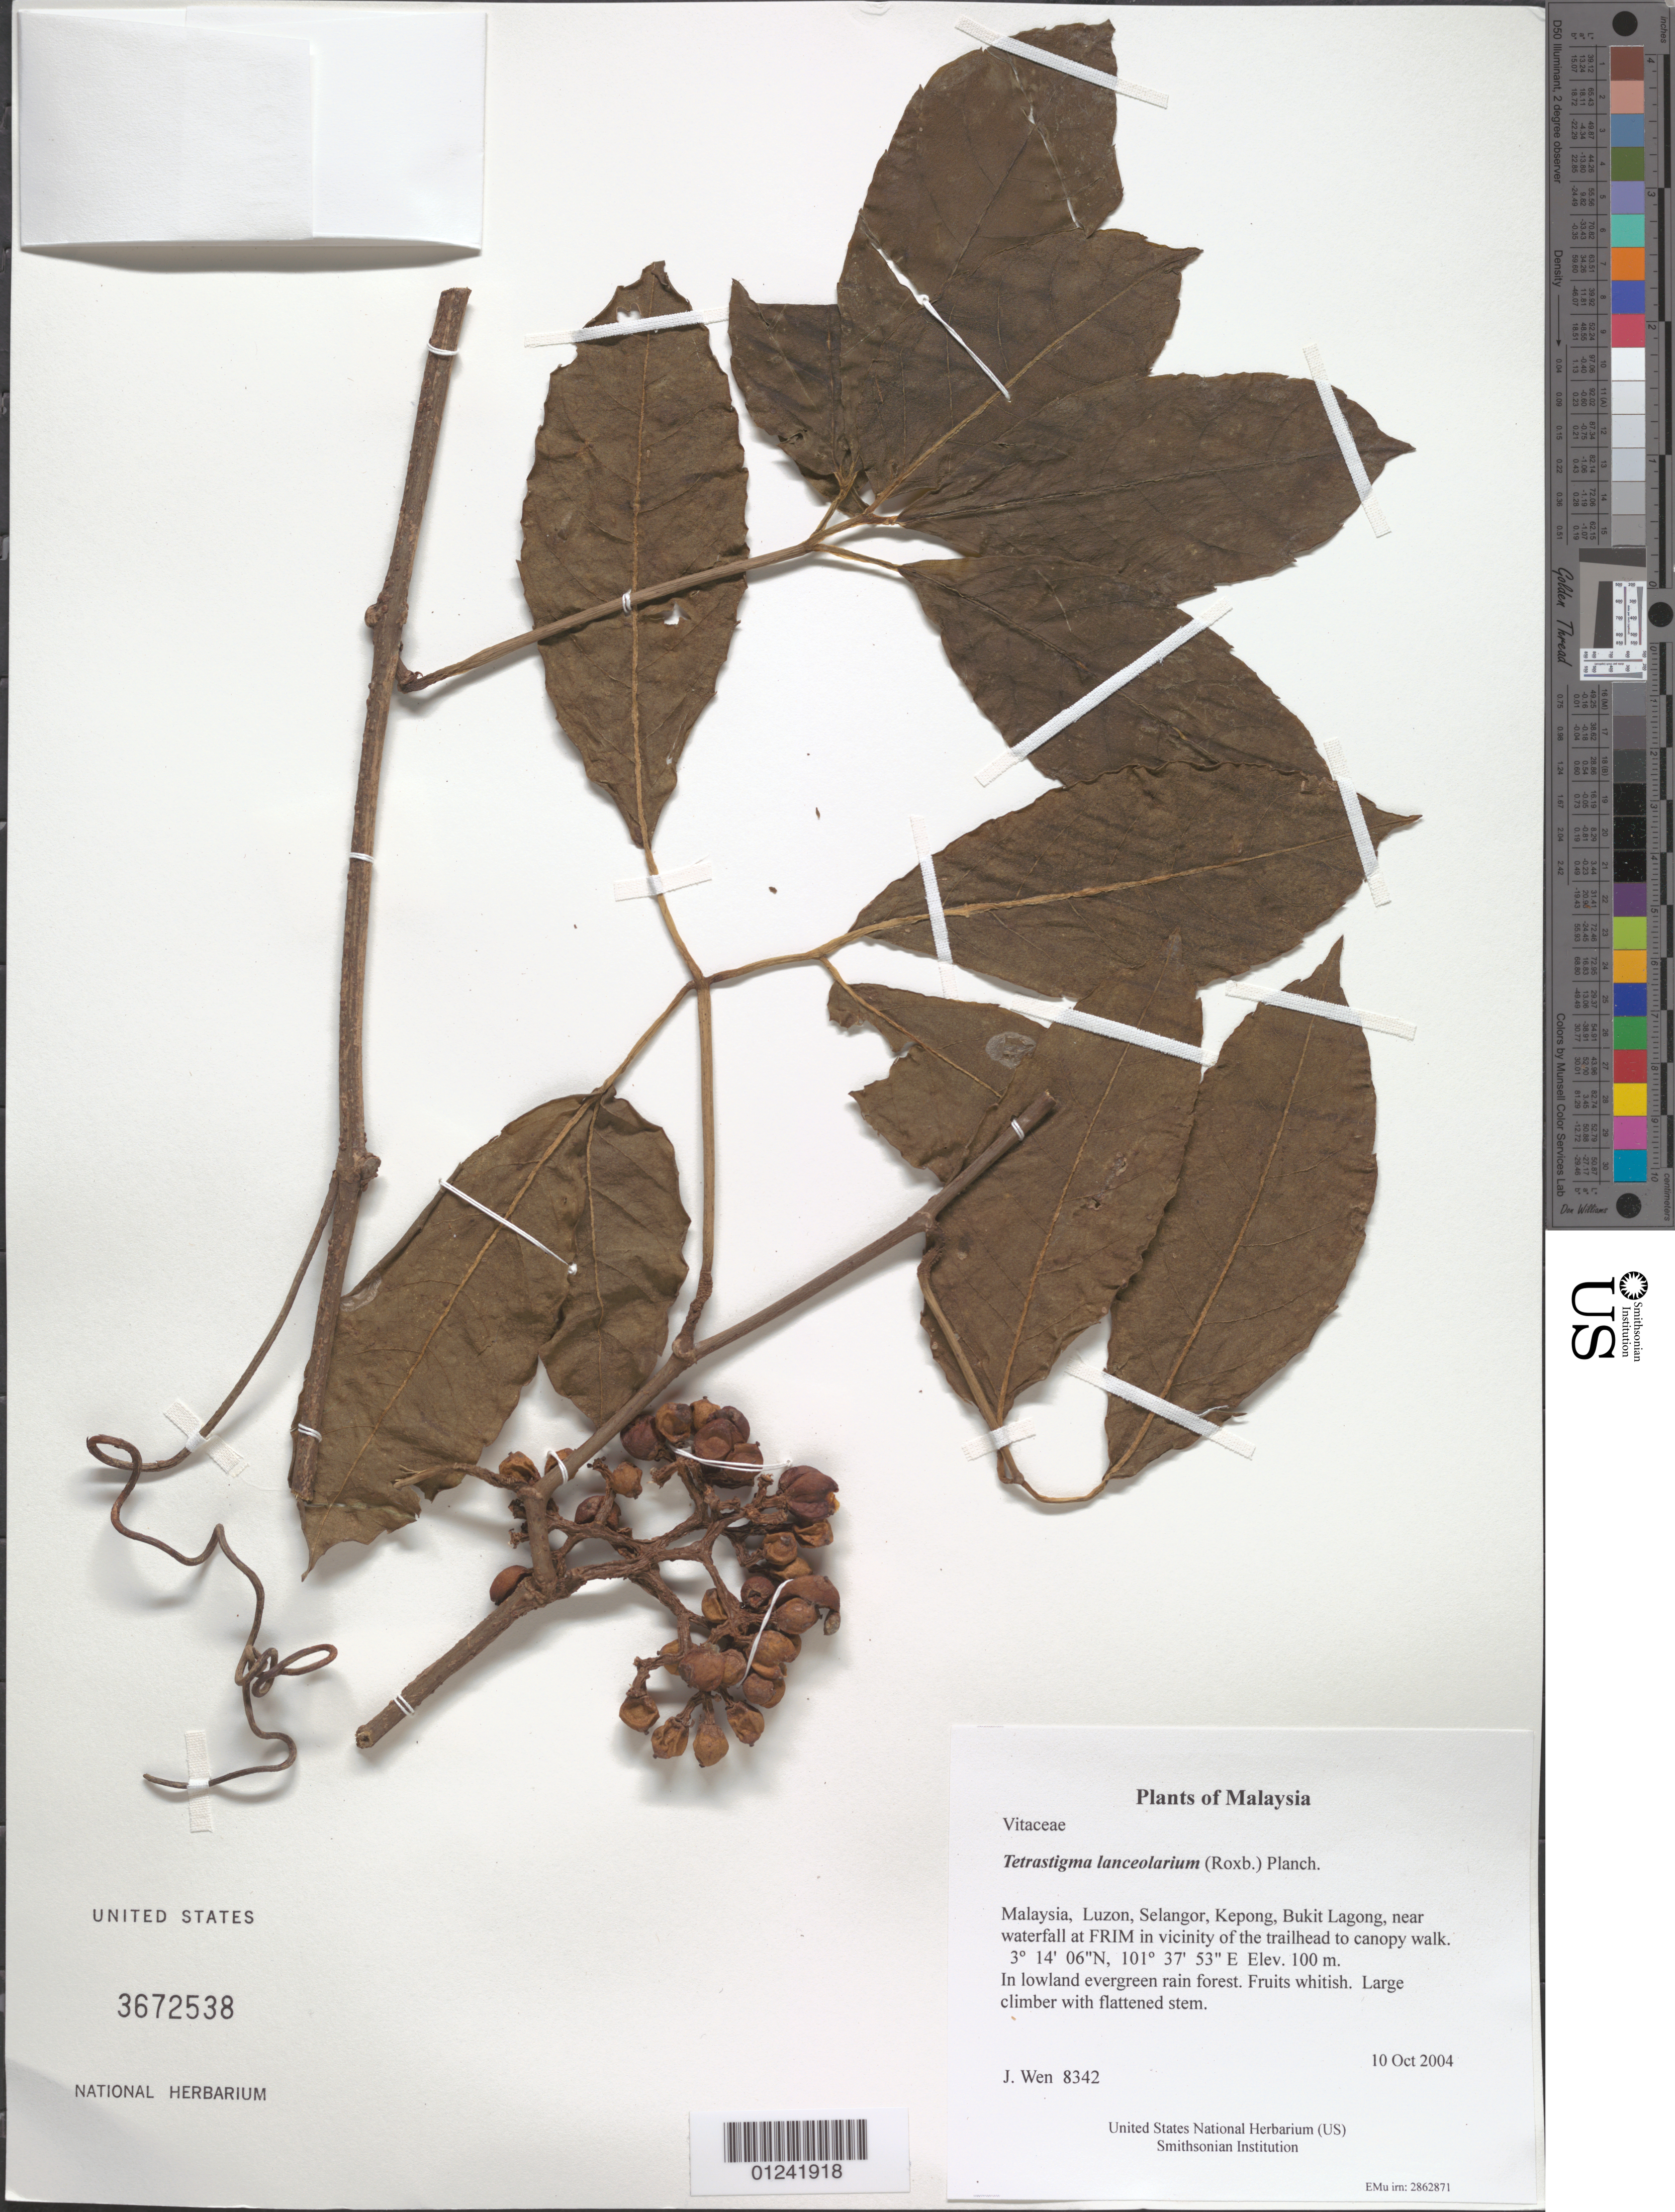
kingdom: Plantae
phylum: Tracheophyta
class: Magnoliopsida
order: Vitales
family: Vitaceae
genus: Tetrastigma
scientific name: Tetrastigma lanceolarium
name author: (Roxb.) Planch.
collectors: J. Wen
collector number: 8342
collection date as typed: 10 Oct 2004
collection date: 2004-10-10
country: Malaysia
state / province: Selangor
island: Luzon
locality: Kepong, Bukit Lagong, near waterfall at FRIM in vicinity of the trailhead to canopy walk.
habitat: In lowland evergreen rain forest.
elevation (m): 100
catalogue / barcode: US 3672538